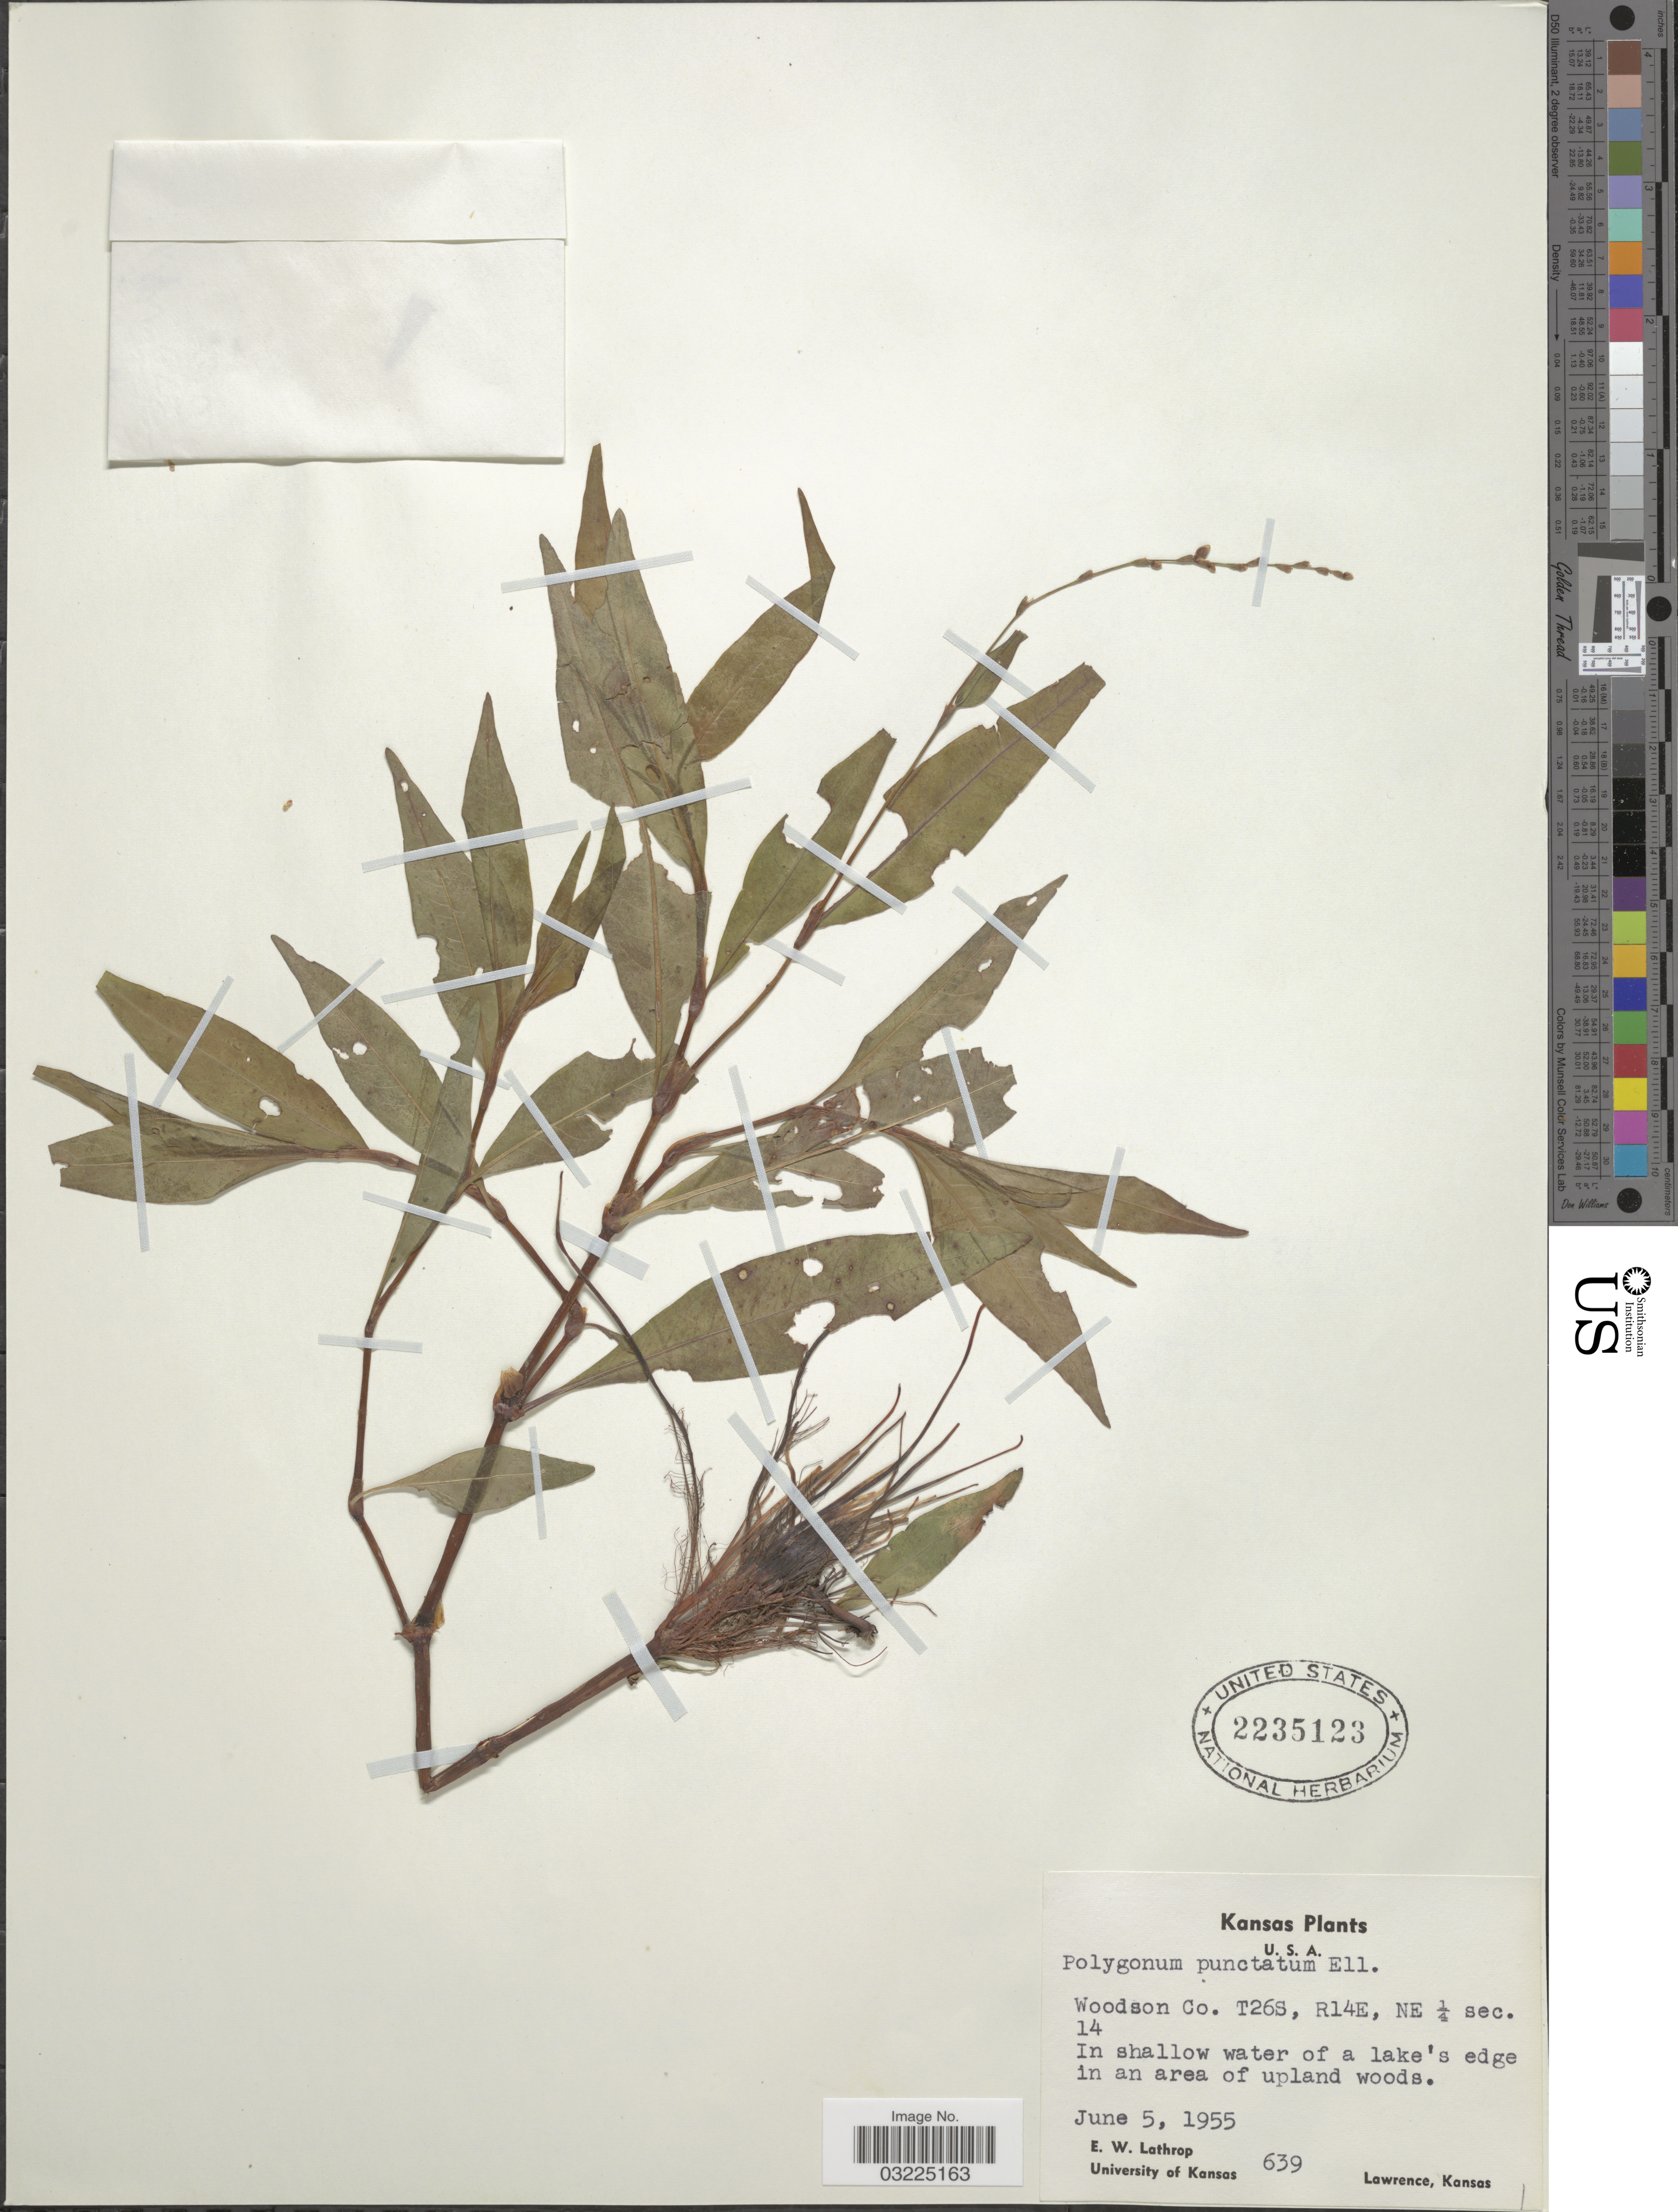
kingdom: Plantae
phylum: Tracheophyta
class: Magnoliopsida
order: Caryophyllales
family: Polygonaceae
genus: Persicaria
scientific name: Persicaria punctata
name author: (Elliott) Small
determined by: Atha, D. E.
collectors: E. W. Lathrop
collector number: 639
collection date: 1955-06-05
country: United States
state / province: Kansas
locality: Woodson Co. T26S, R41E, NE¼ sec. 14.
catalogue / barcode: US 2235123